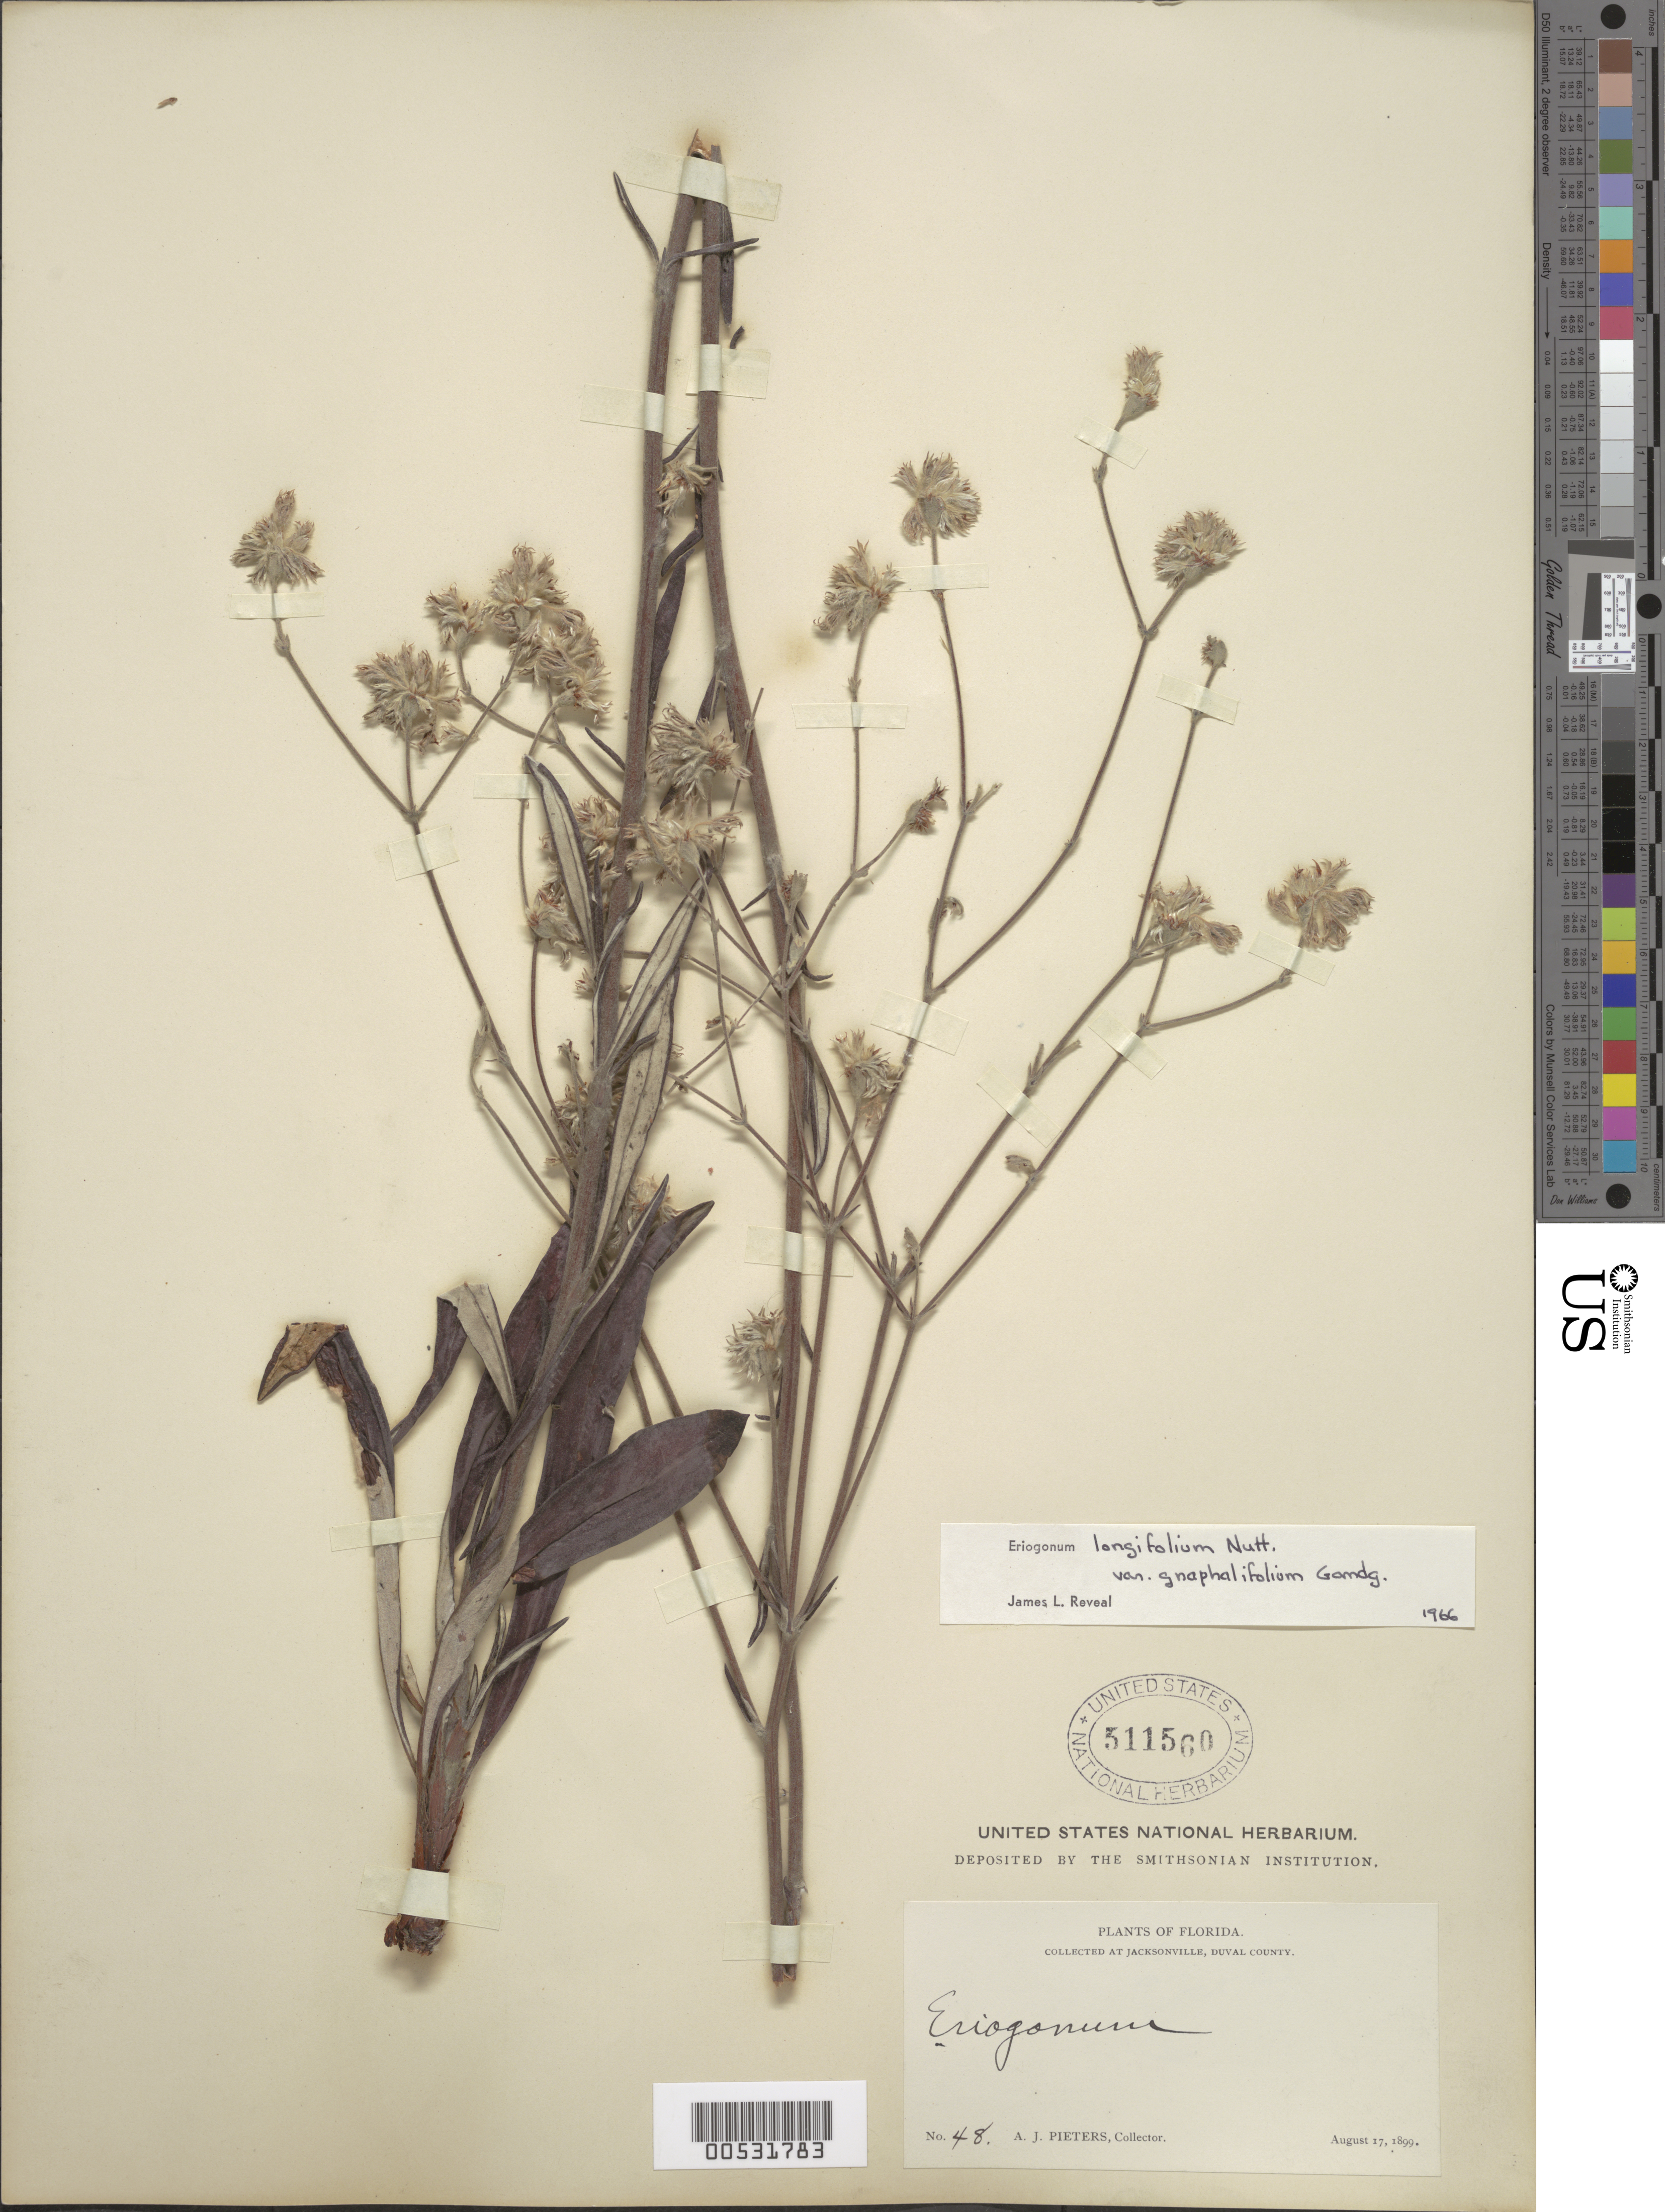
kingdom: Plantae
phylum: Tracheophyta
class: Magnoliopsida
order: Caryophyllales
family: Polygonaceae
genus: Eriogonum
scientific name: Eriogonum longifolium var. gnaphalifolium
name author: Gand.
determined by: Reveal, J. L.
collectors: A. Pieters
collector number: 48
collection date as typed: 17 Aug 1899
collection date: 1899-08-17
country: United States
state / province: Florida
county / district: Duval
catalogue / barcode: US 511560